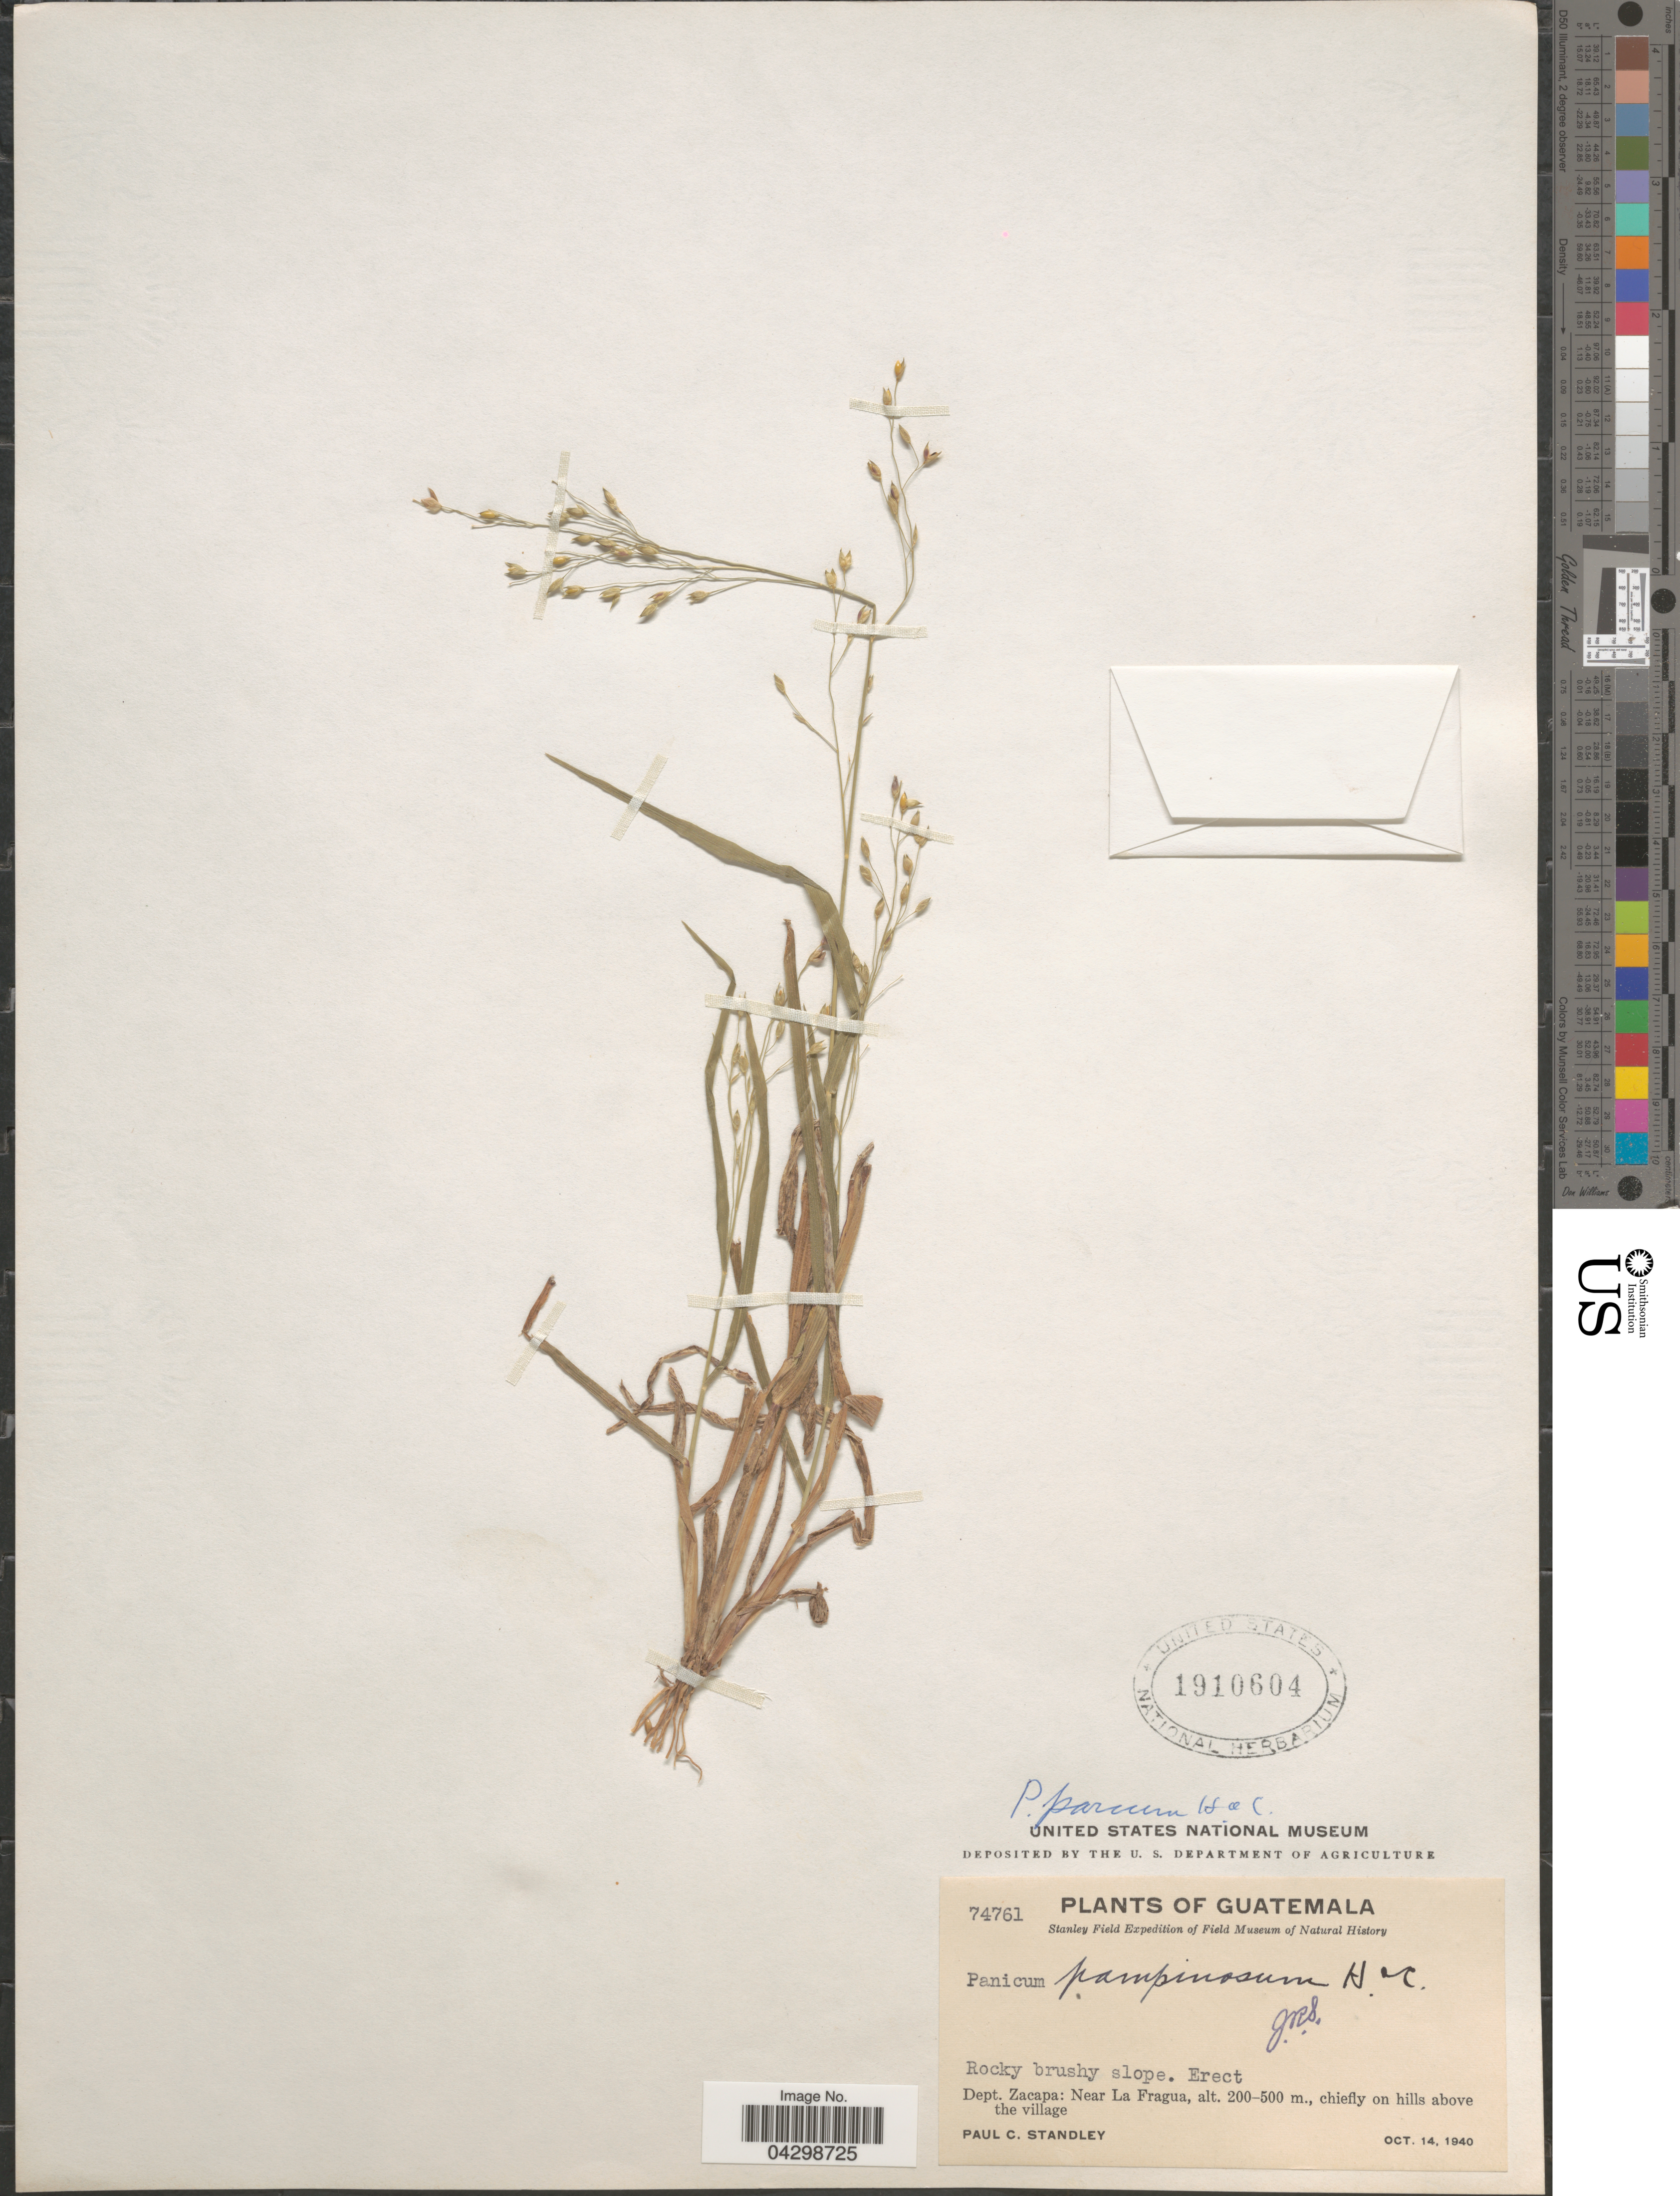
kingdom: Plantae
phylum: Tracheophyta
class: Liliopsida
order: Poales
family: Poaceae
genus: Panicum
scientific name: Panicum parcum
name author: Hitchc. & Chase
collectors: P. C. Standley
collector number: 74761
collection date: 1940-10-14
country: Guatemala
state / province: Zacapa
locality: Stanley Field Expedition. Dept. Zacapa: Near La Fragua.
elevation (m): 200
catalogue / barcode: US 1910604